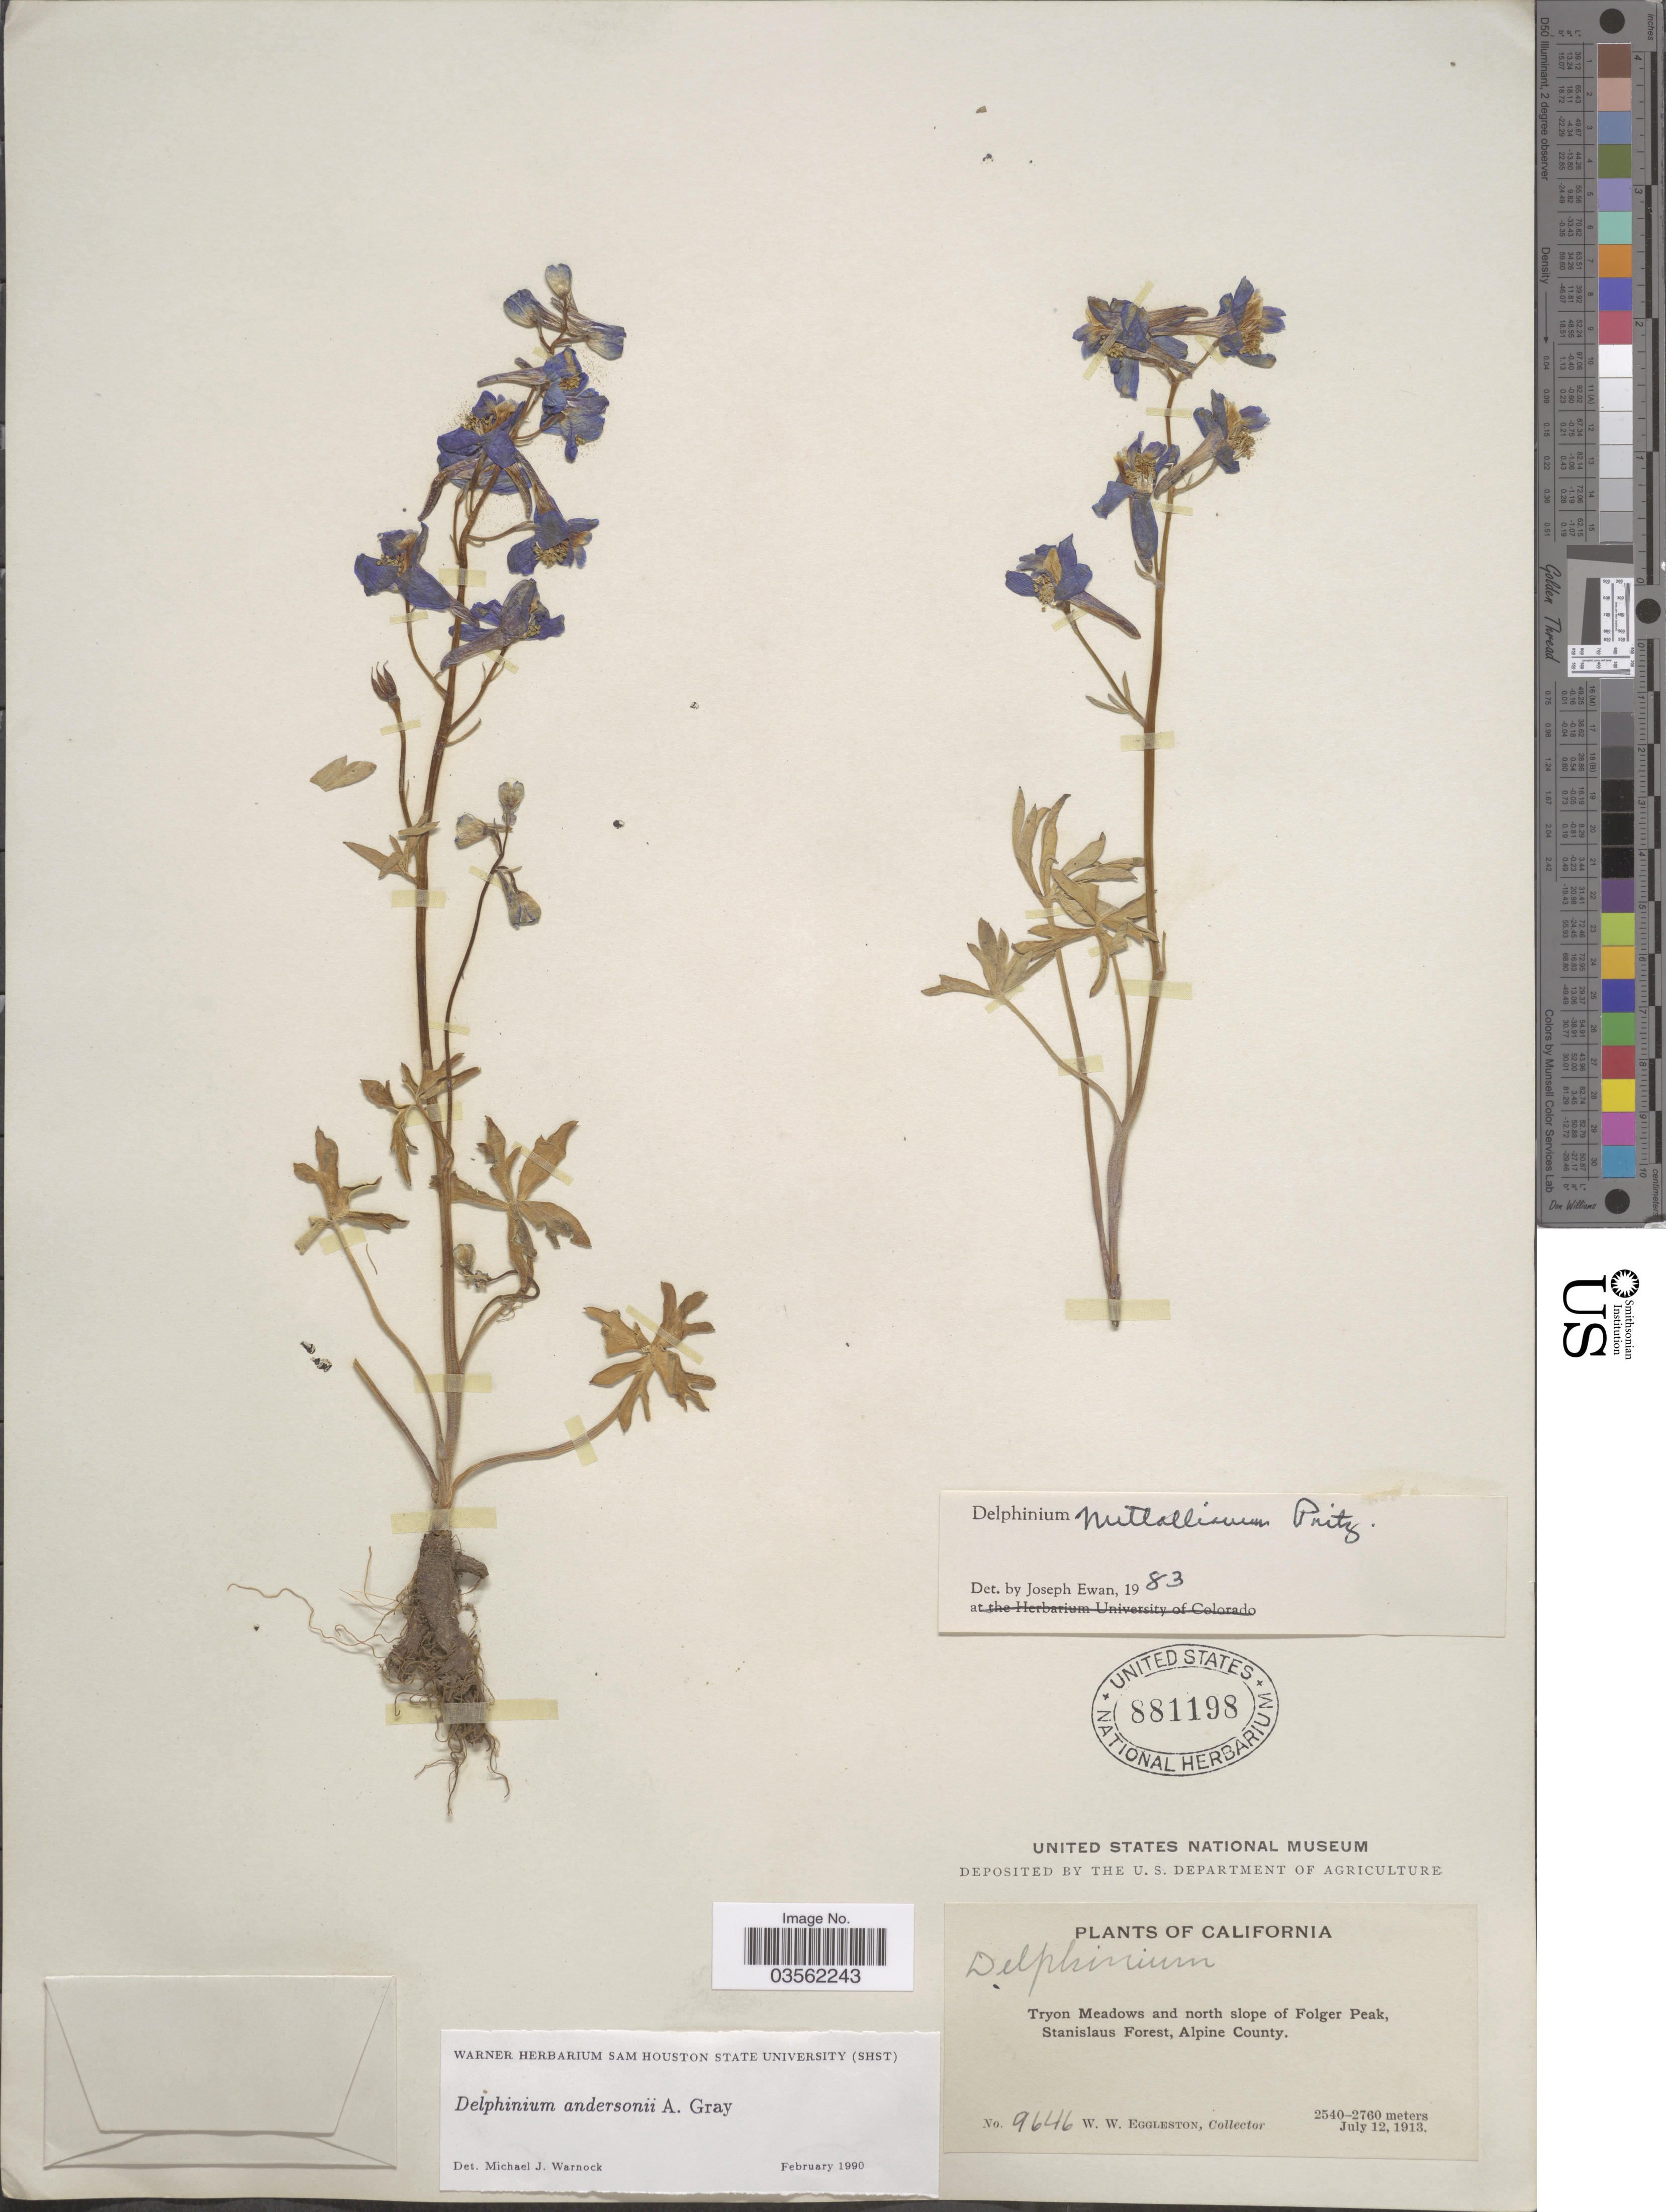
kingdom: Plantae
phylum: Tracheophyta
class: Magnoliopsida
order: Ranunculales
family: Ranunculaceae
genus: Delphinium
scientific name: Delphinium andersonii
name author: A. Gray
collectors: W. W. Eggleston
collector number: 9646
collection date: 1913-07-12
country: United States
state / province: California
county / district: Alpine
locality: Tryon Meadows and north slope of Folger Peak, Stanislaus Forest, Alpine County.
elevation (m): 2540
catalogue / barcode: US 881198